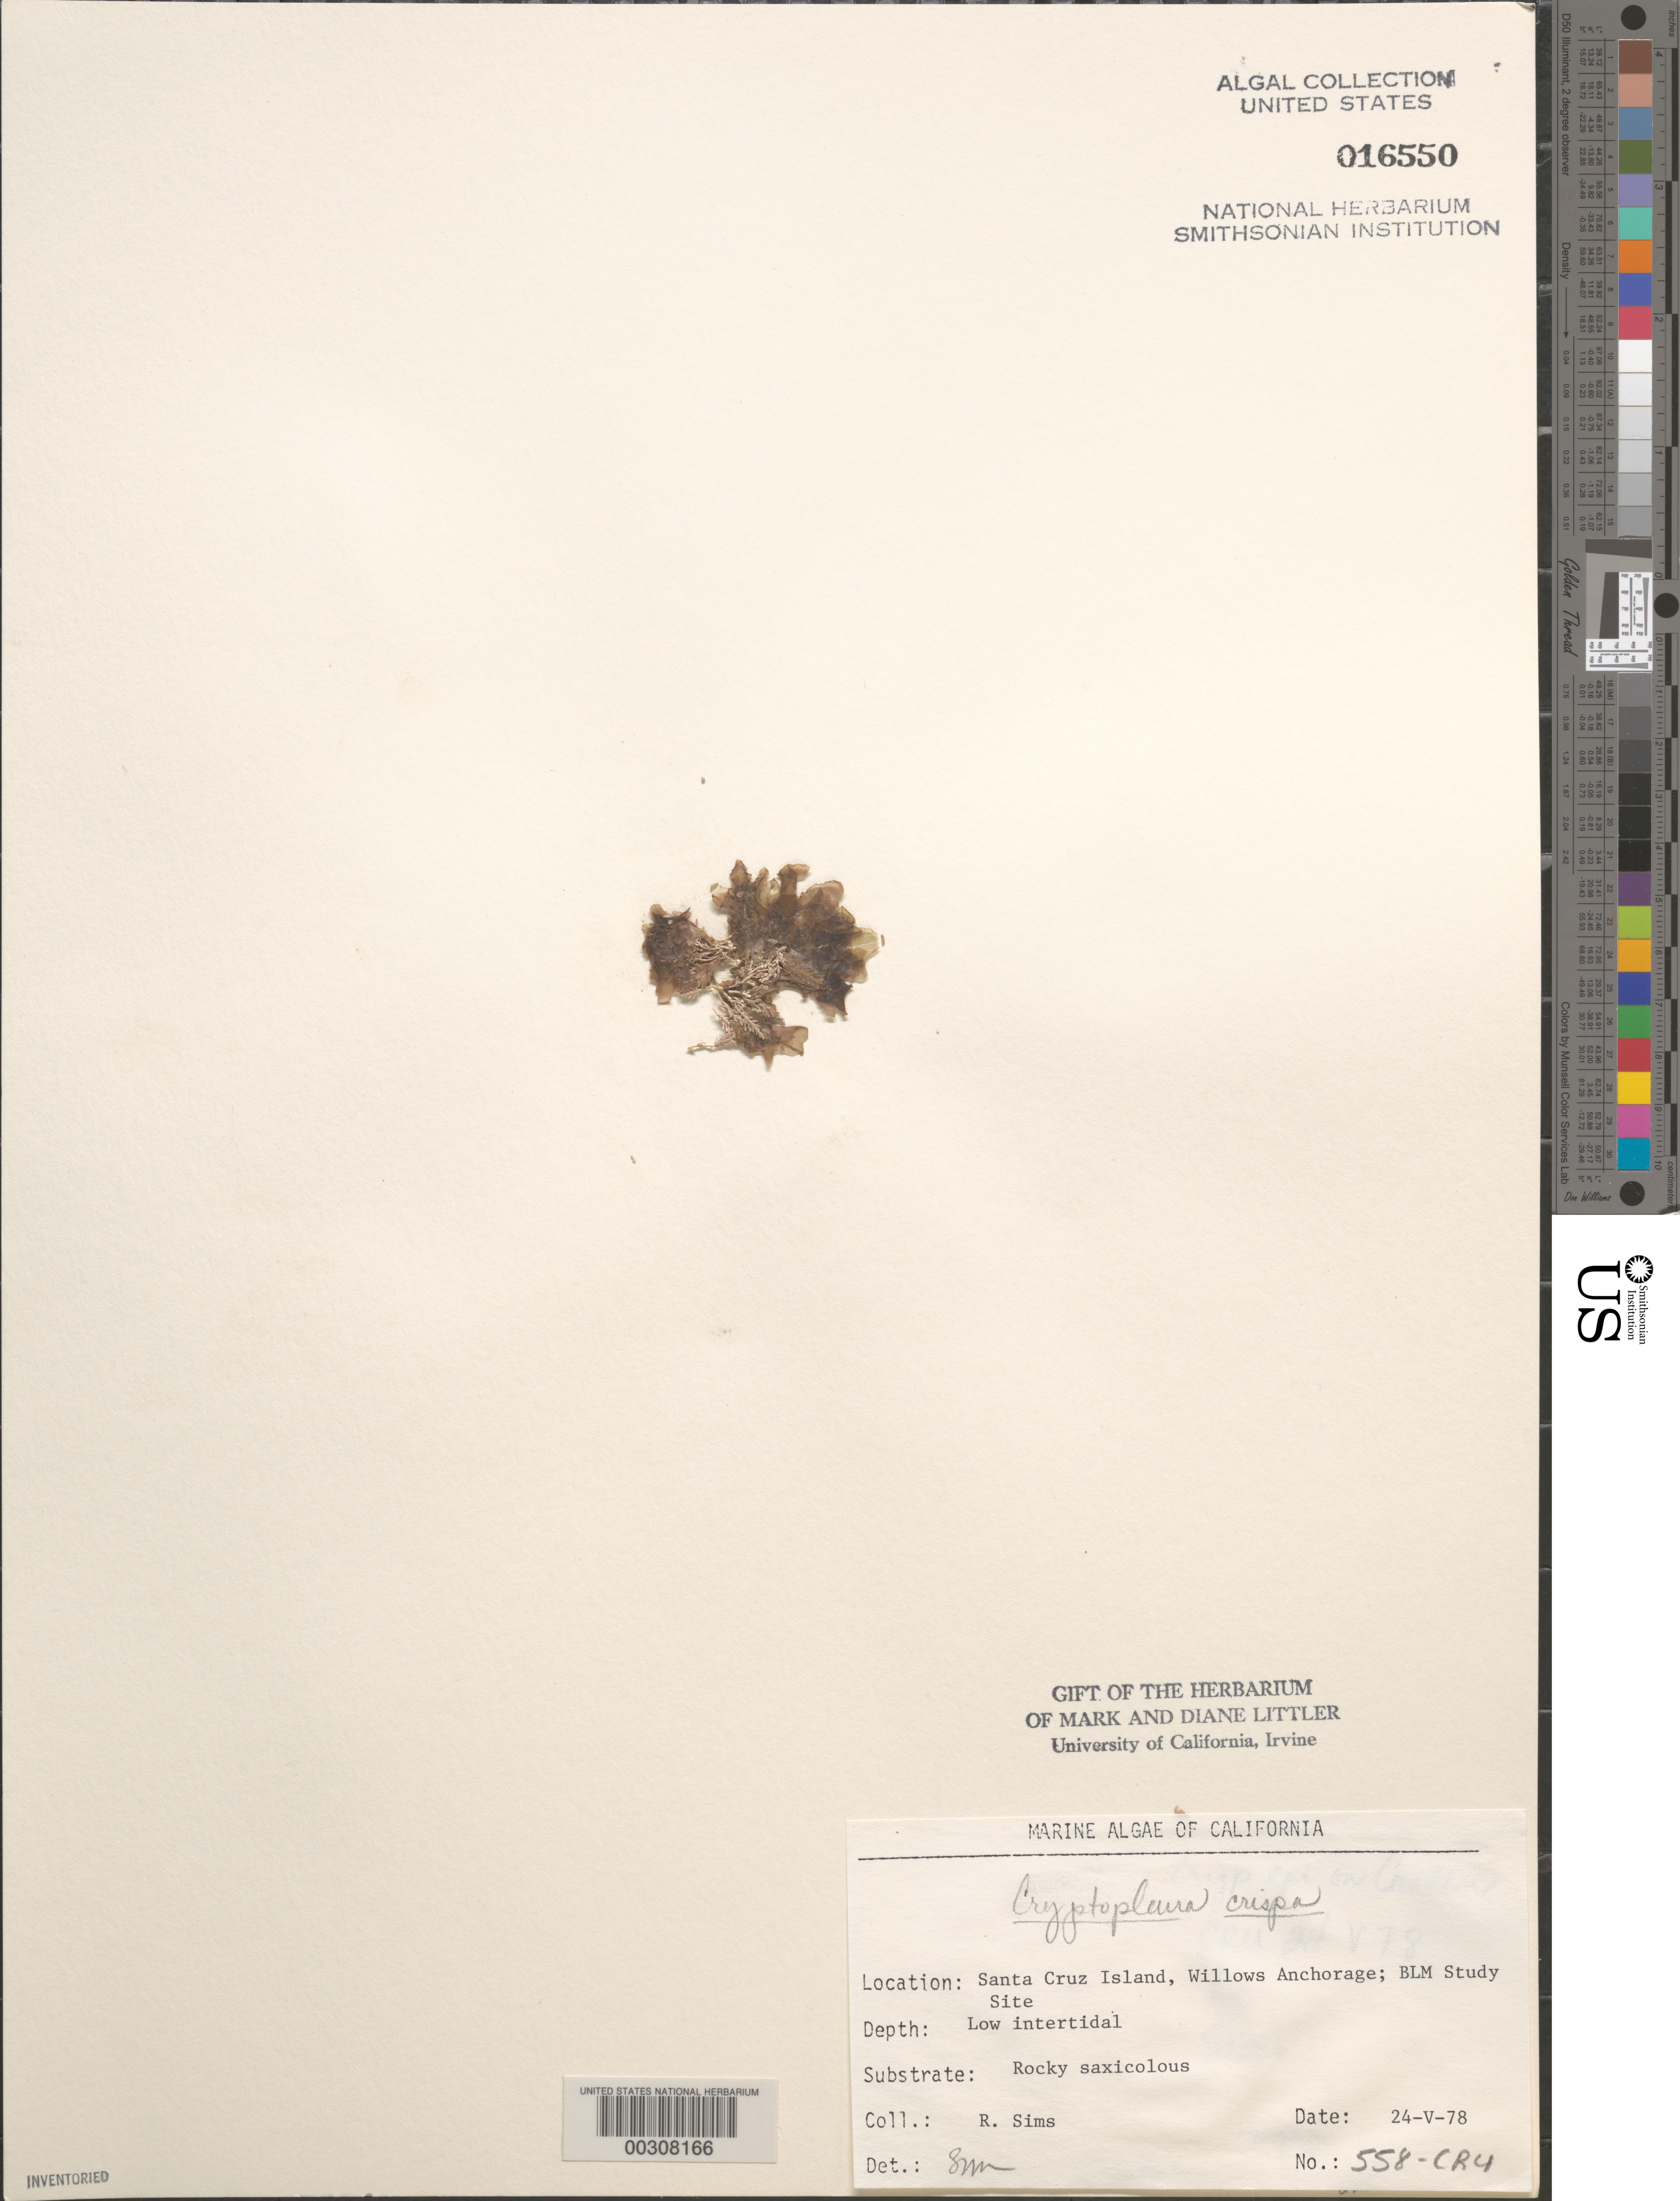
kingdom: Plantae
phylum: Rhodophyta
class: Florideophyceae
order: Ceramiales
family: Delesseriaceae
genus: Cryptopleura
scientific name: Cryptopleura crispa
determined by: Murray, S. N.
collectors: R. H. Sims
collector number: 558-cru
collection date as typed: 24 May 1978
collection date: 1978-05-24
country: United States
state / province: California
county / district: Santa Barbara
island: Santa Cruz Island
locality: Willows Anchorage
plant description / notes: BLM-SOCALBIGHT Rocky Intertidal Survey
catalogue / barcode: US 16550